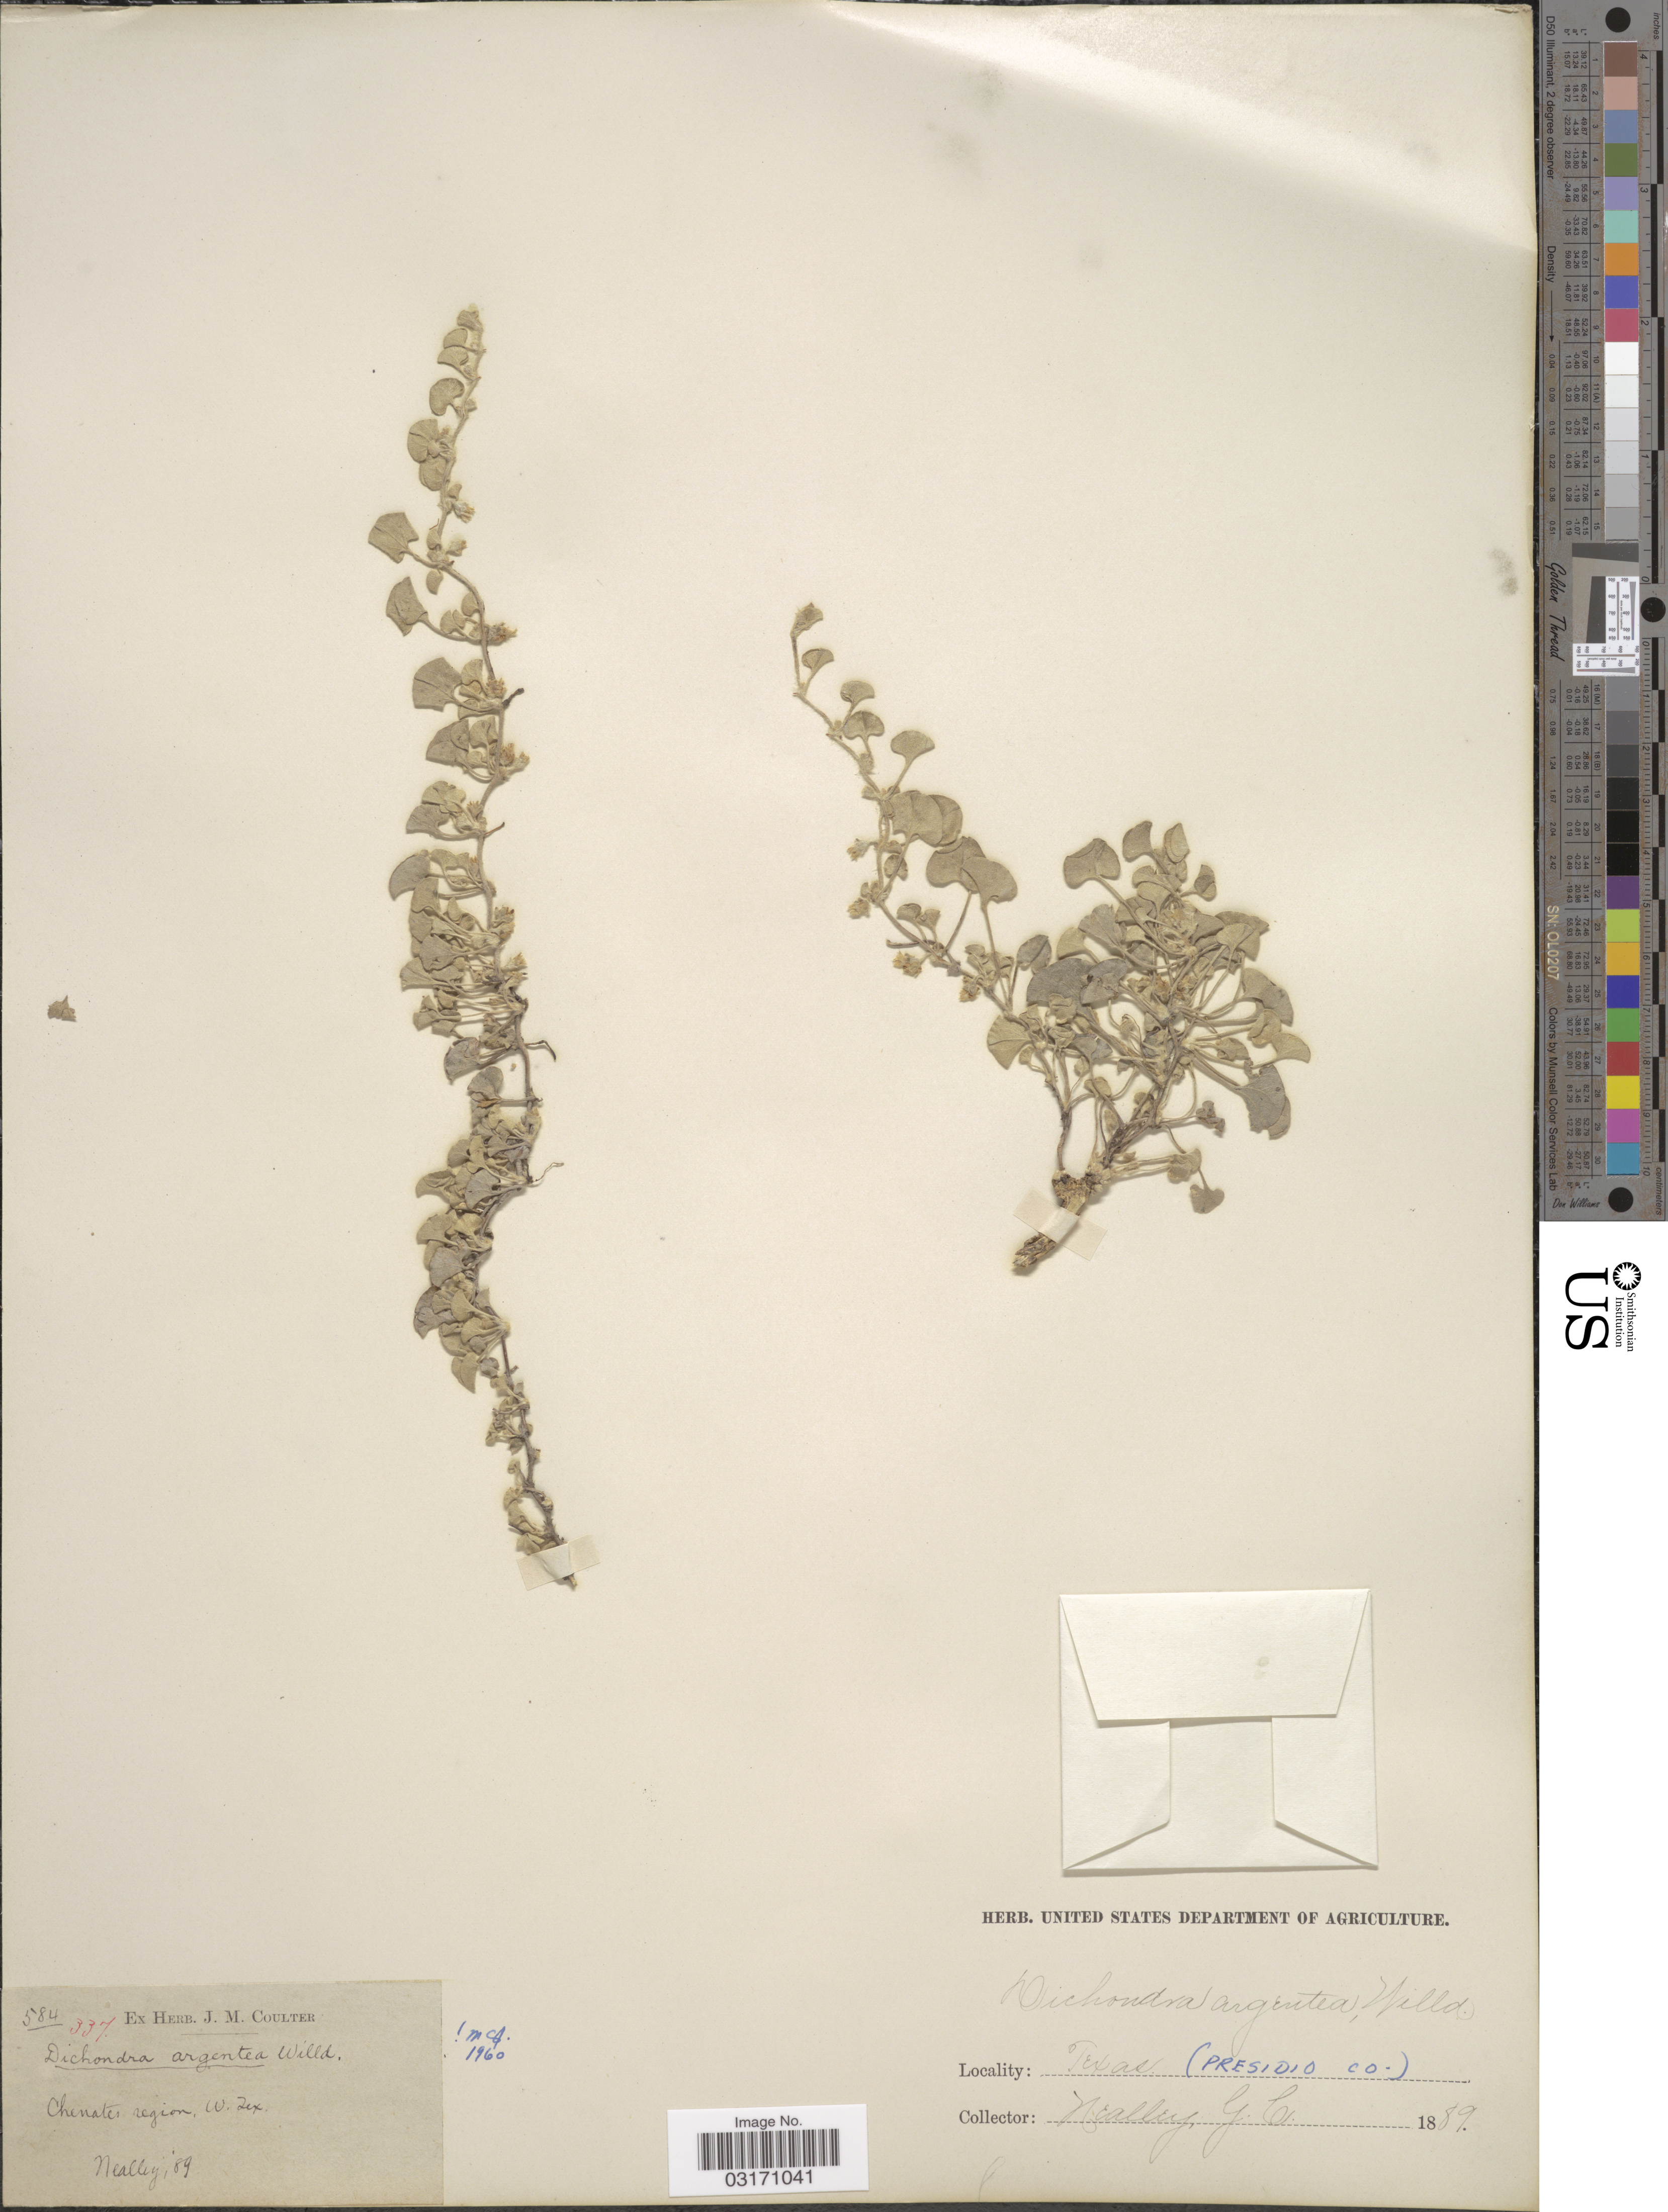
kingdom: Plantae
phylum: Tracheophyta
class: Magnoliopsida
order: Solanales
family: Convolvulaceae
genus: Dichondra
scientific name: Dichondra argentea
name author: Humb. & Bonpl. ex Willd.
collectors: G. C. Nealley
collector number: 584/337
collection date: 1889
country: United States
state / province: Texas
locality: Presidio Co. Chenates region, W. Tex.